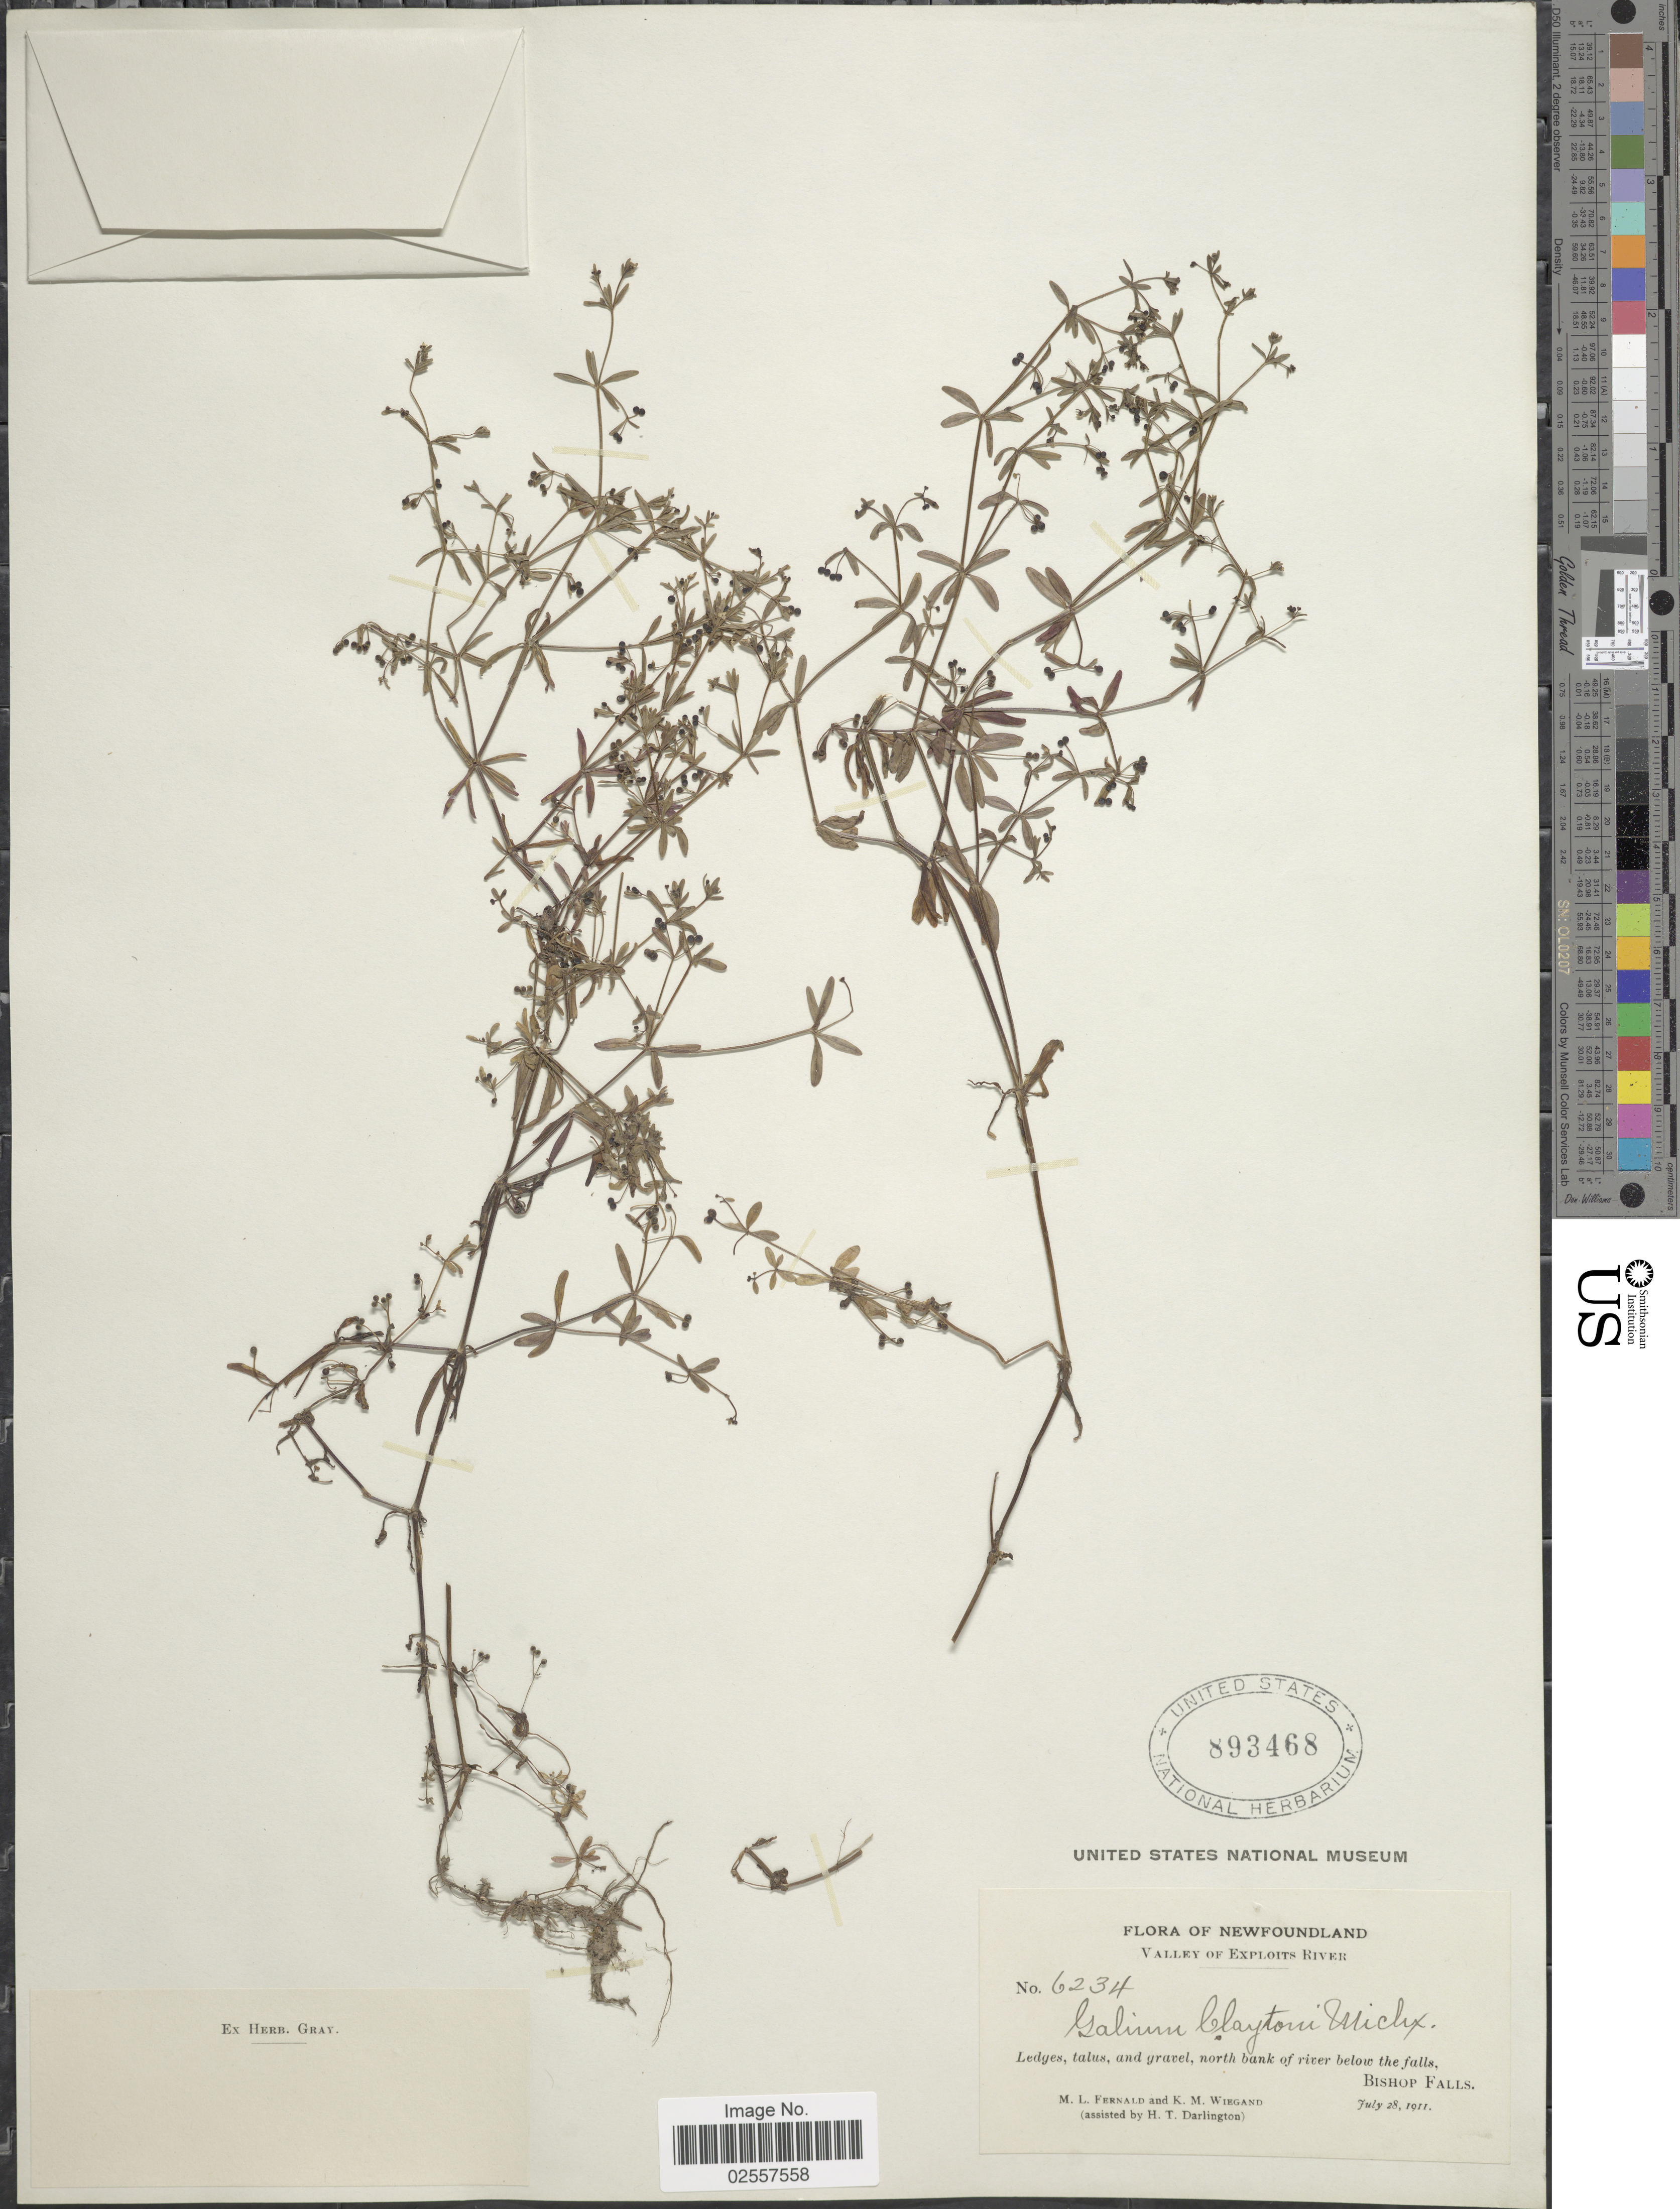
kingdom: Plantae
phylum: Tracheophyta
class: Magnoliopsida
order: Gentianales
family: Rubiaceae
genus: Galium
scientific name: Galium claytoni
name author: Michx.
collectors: M. L. Fernald, K. M. Wiegand & H. Darlington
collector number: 6234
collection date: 1911-07-28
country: Canada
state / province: Newfoundland and Labrador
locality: Valley of Exploits River, Ledges, talus, and gravel, north bank of river below the falls, Bishop Falls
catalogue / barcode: US 893468